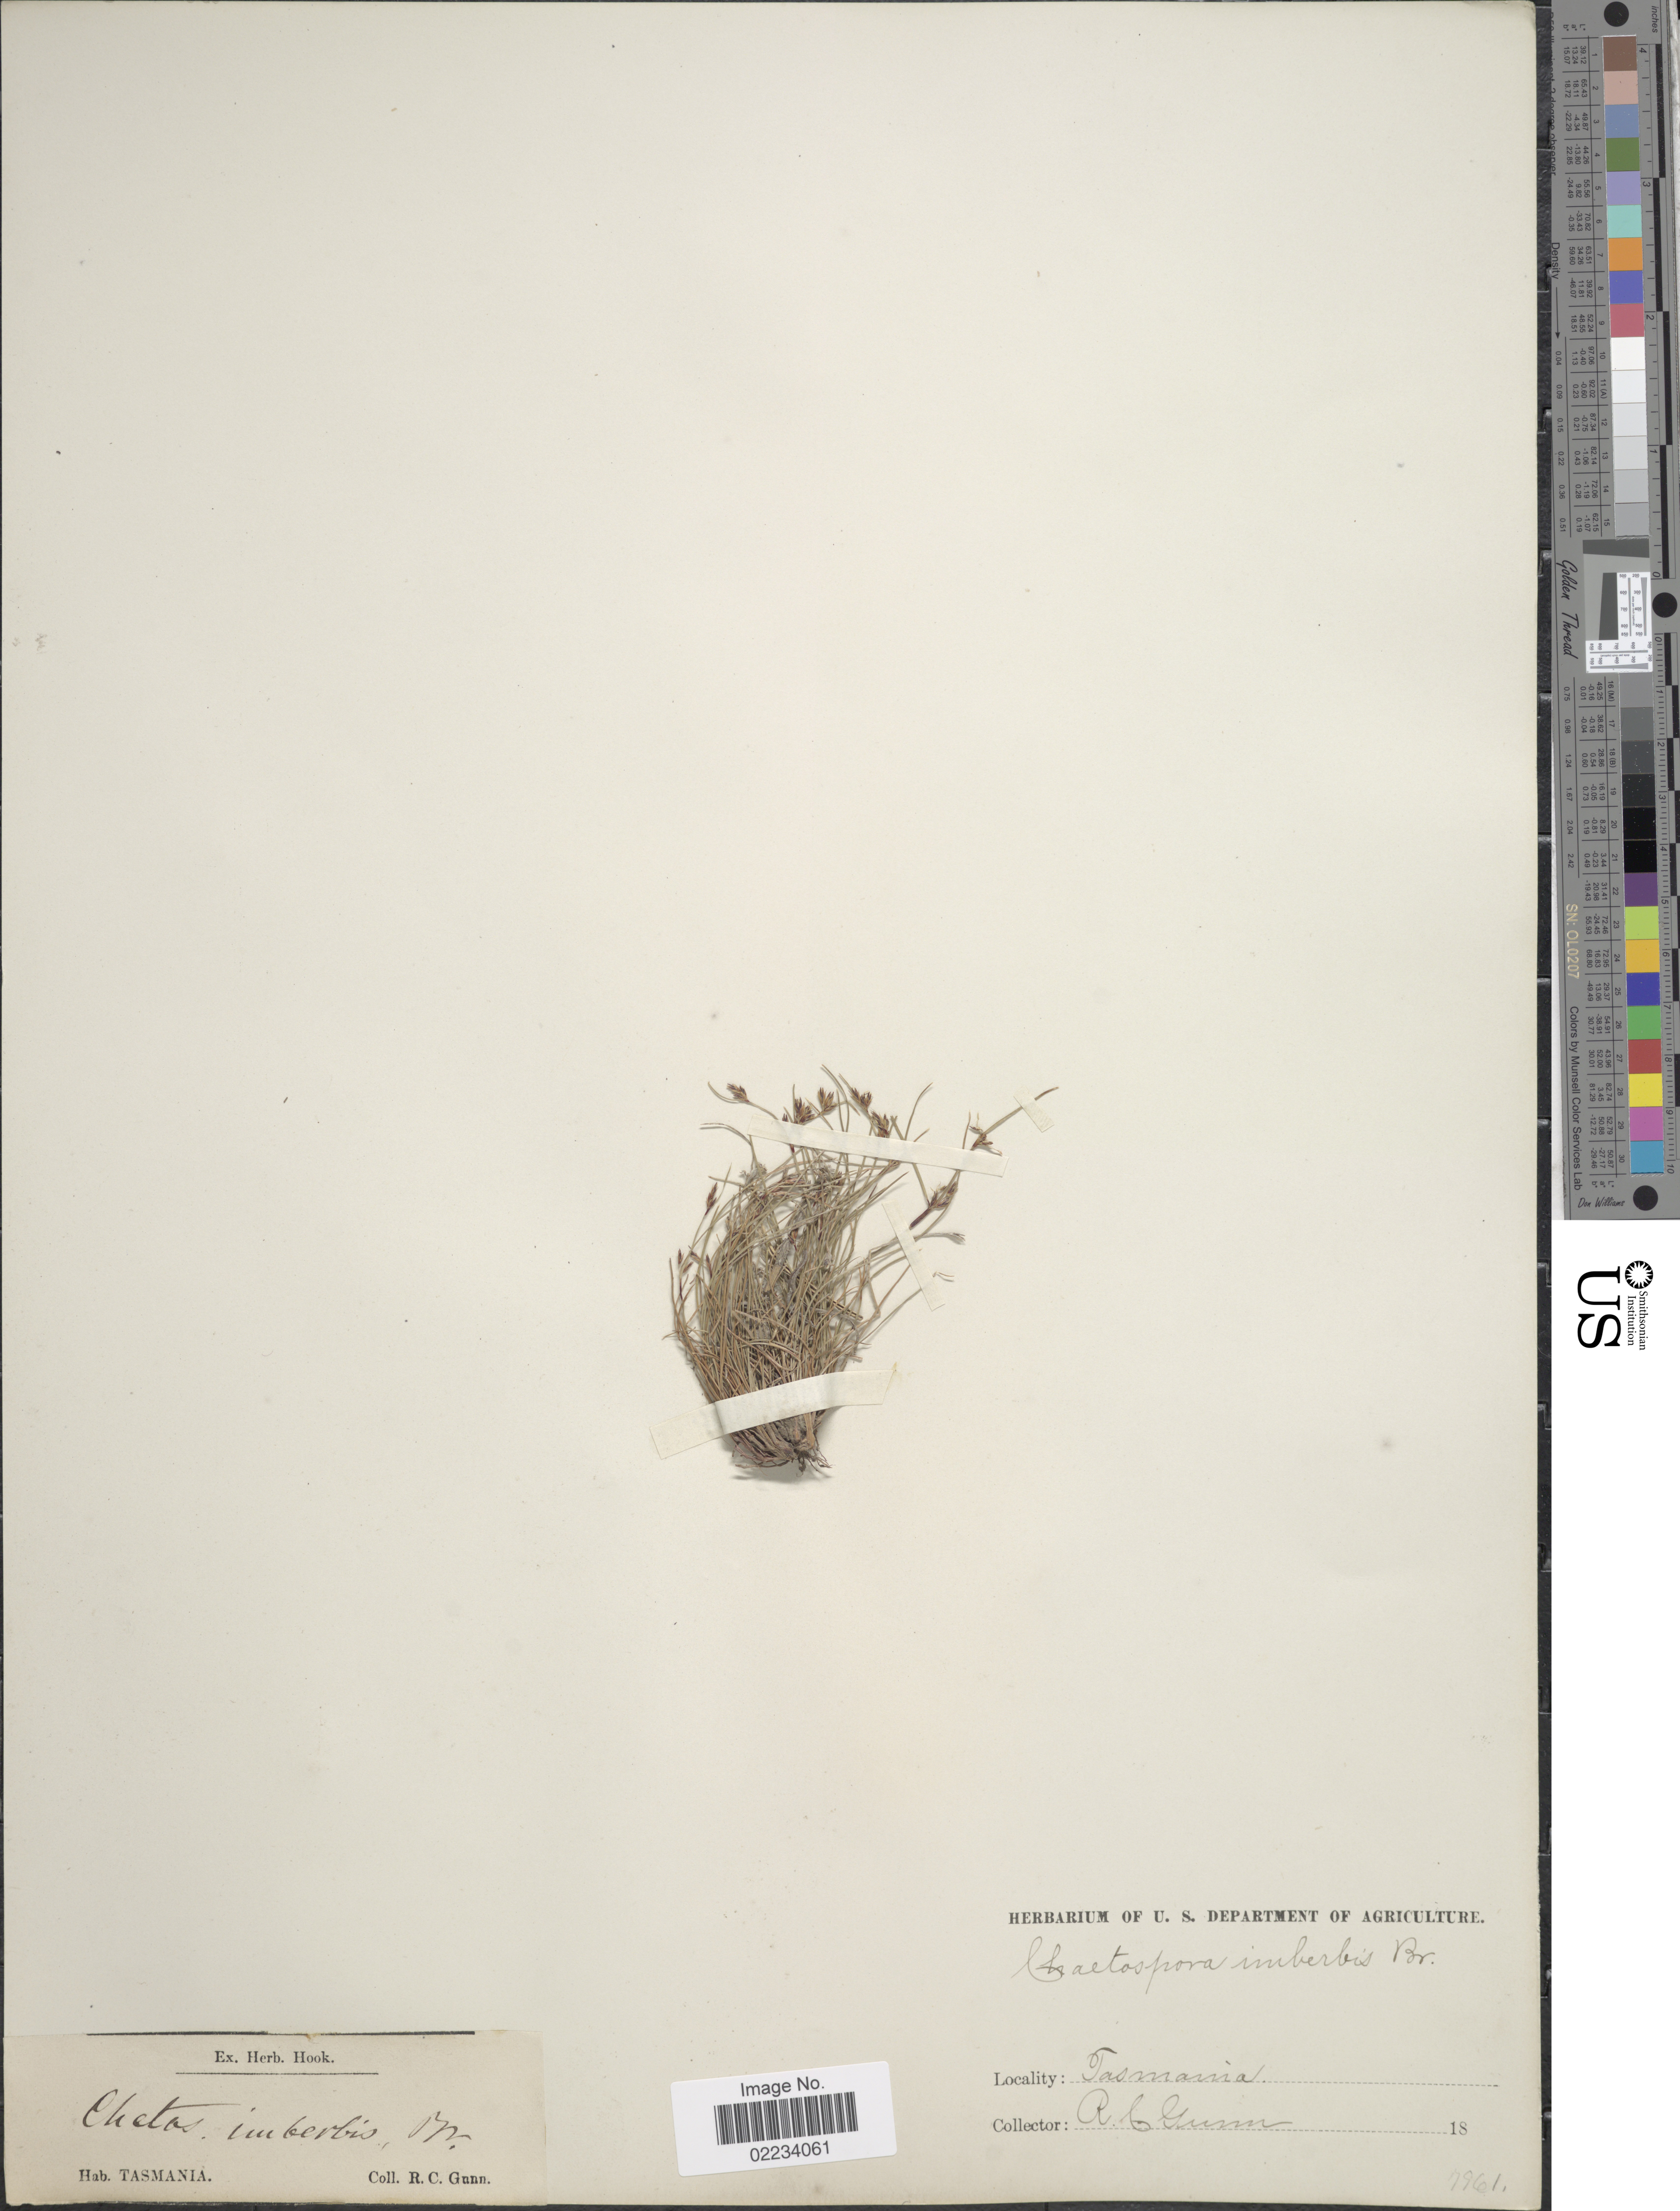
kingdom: Plantae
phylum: Tracheophyta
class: Liliopsida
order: Poales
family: Cyperaceae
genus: Schoenus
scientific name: Schoenus imberbis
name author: R. Br.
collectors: R. Gunn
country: Australia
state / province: Tasmania